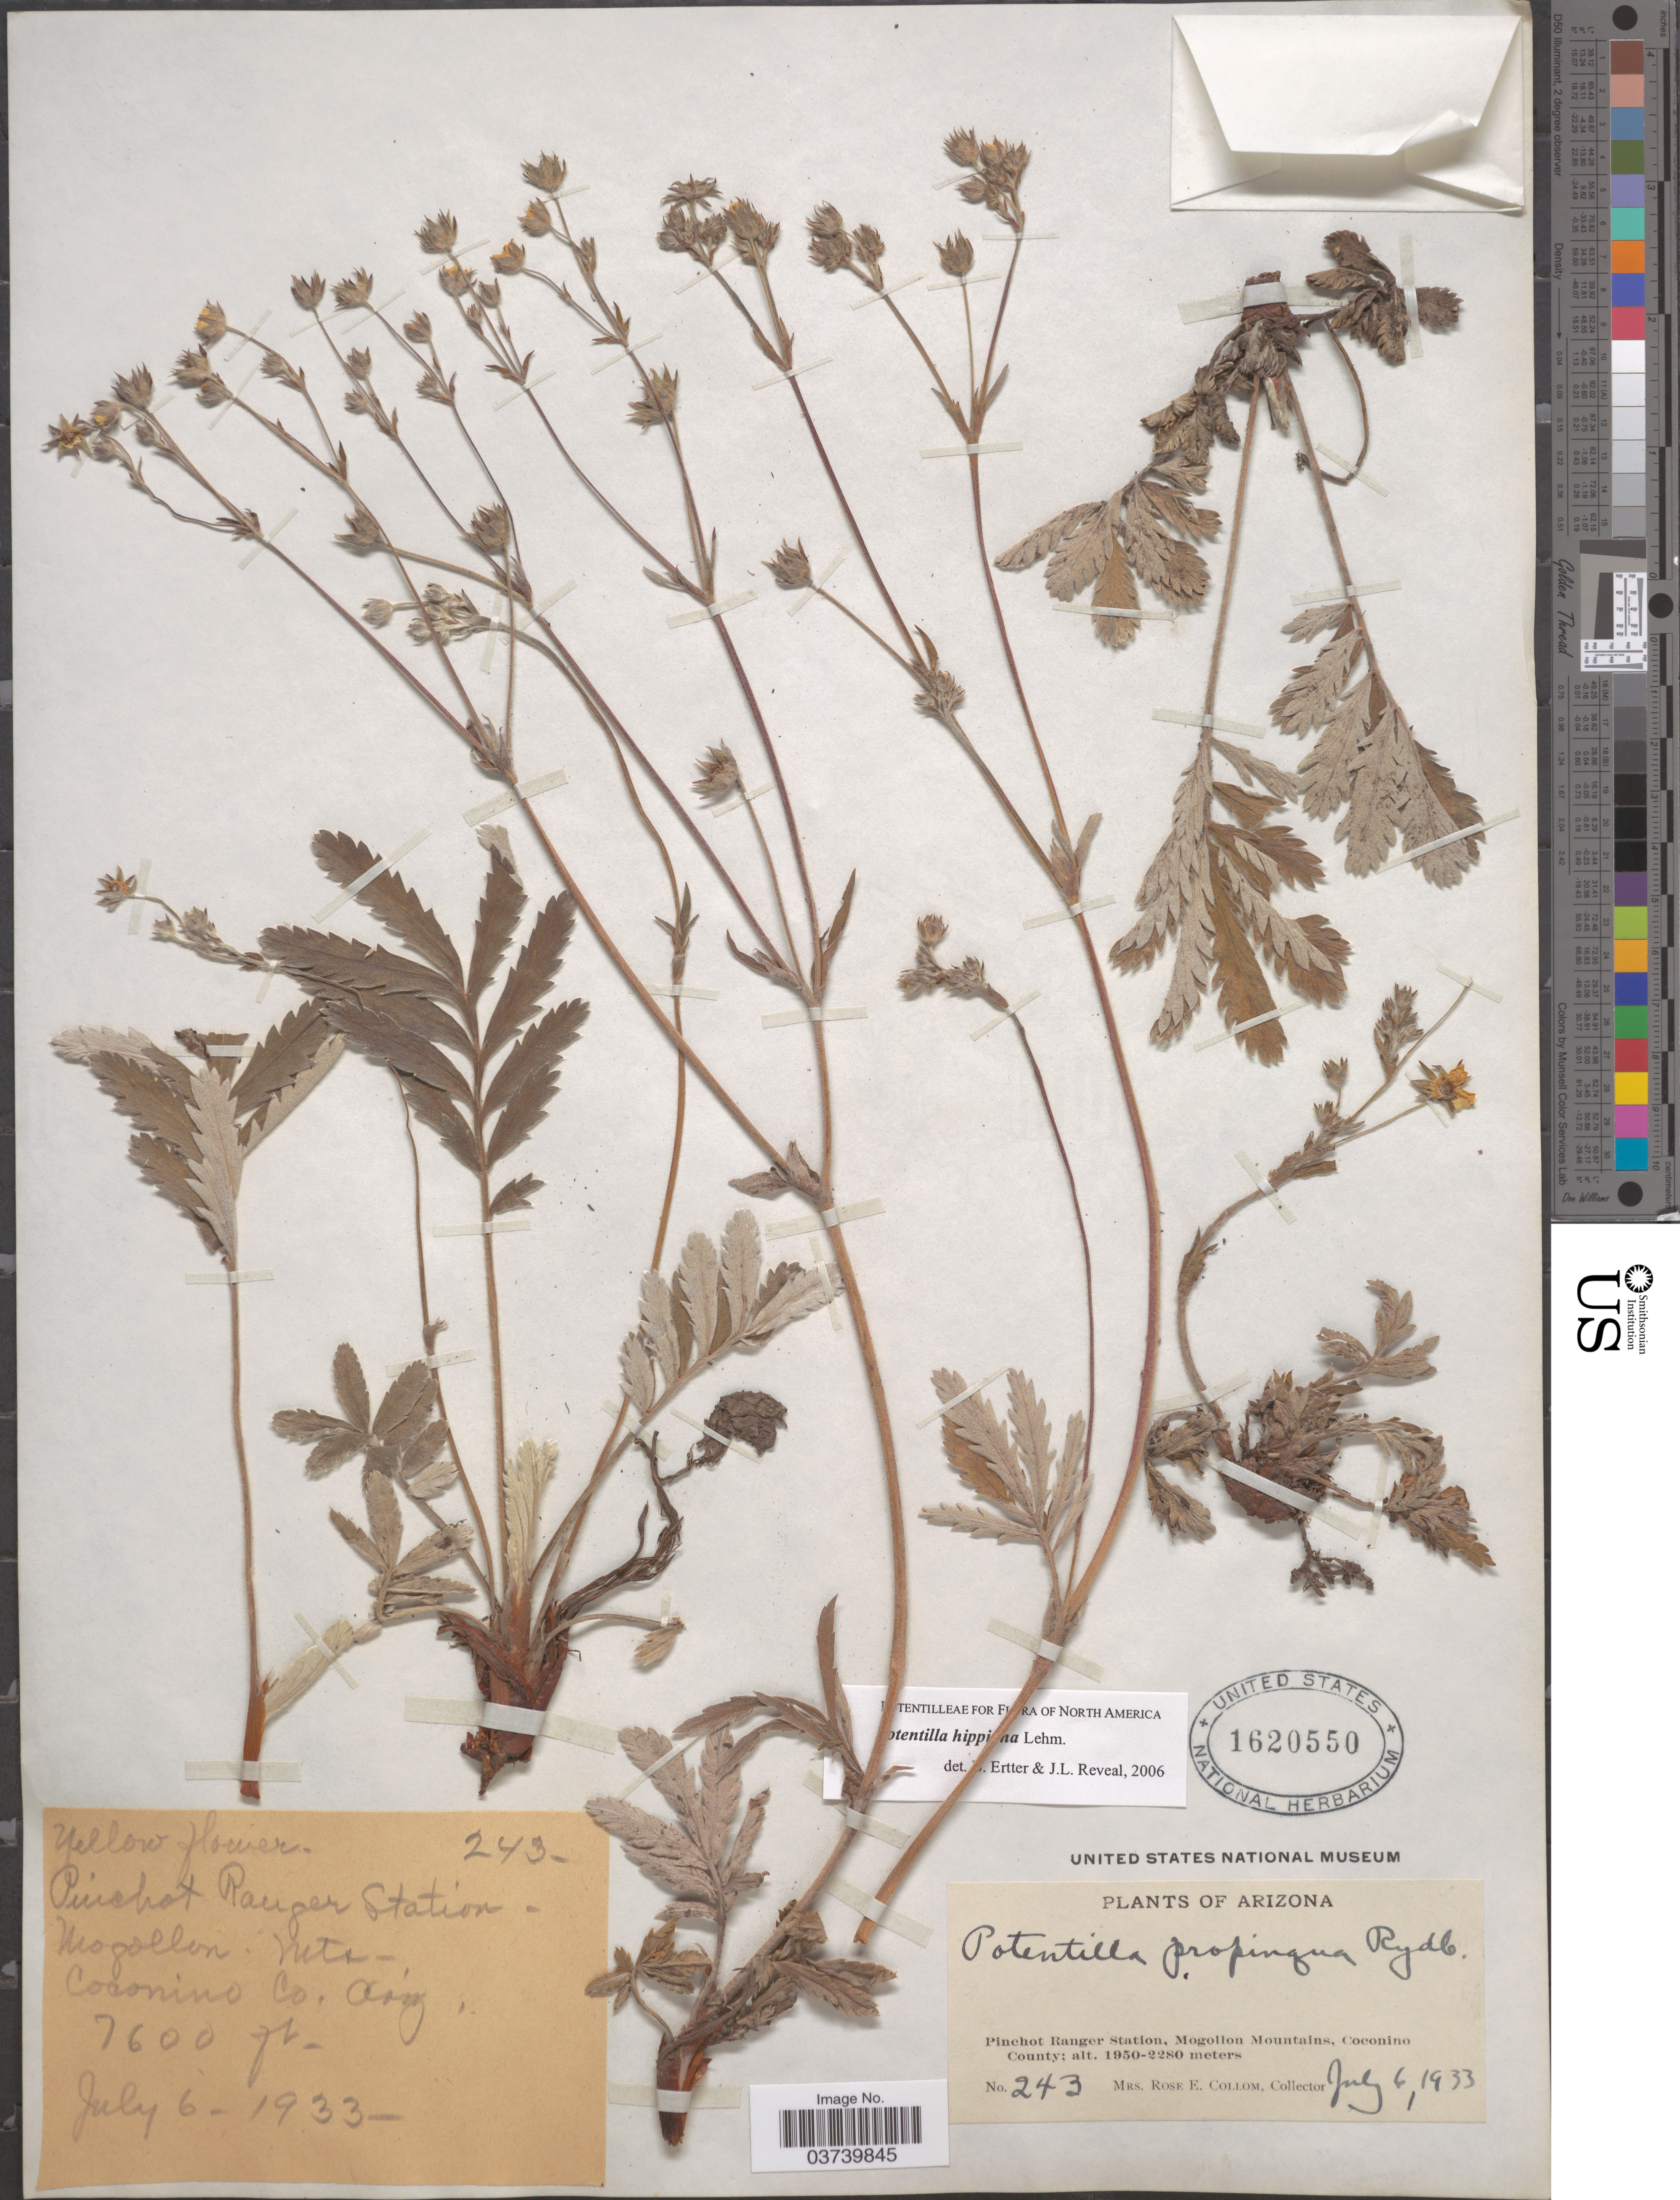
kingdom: Plantae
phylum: Tracheophyta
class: Magnoliopsida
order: Rosales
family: Rosaceae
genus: Potentilla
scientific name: Potentilla hippiana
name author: Lehm.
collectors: R. E. Collom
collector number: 243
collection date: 1933-07-06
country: United States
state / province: Arizona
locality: Pinchot Ranger Station, Mogollon Mountains, Coconino County.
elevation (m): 2316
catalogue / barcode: US 1620550